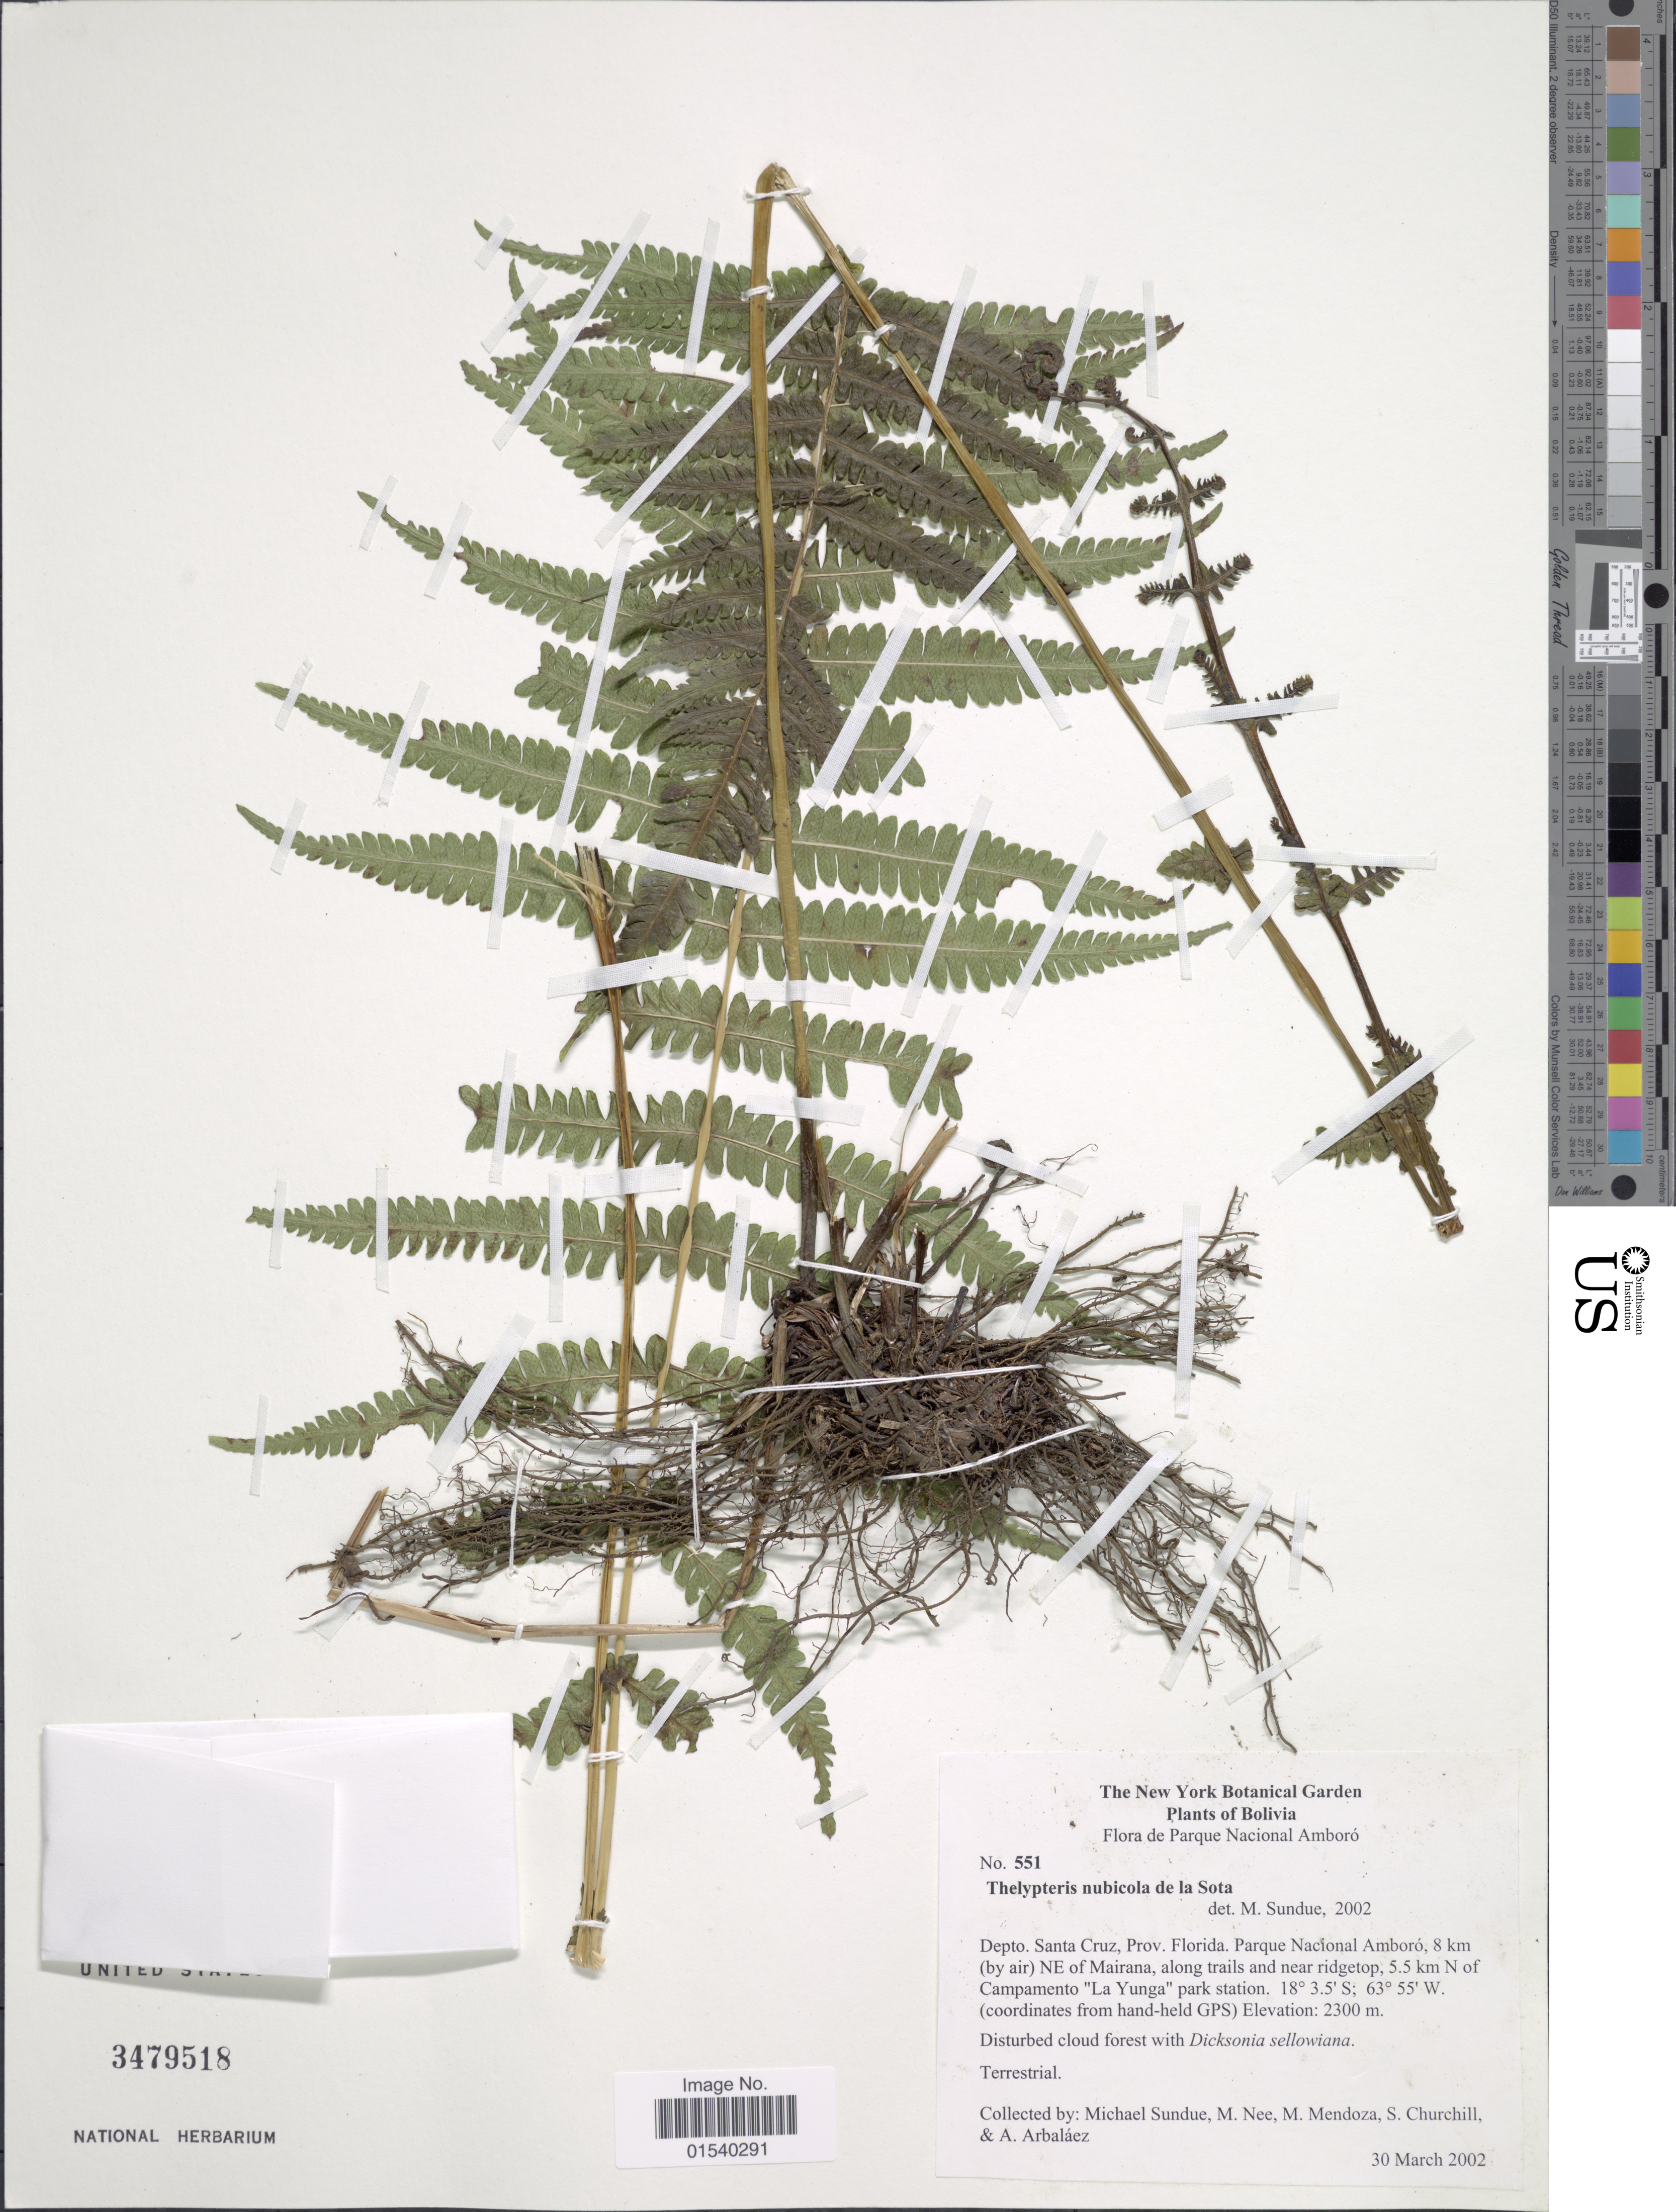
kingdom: Plantae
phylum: Tracheophyta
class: Polypodiopsida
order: Polypodiales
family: Thelypteridaceae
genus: Amauropelta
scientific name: Amauropelta nubicola (de la Sota) comb. nov., ined 2015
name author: (de la Sota)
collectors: M. Sundue, M. Nee, M. Mendoza, S. Churchill & A. Arbaláez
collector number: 551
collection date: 2002-03-30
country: Bolivia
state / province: Santa Cruz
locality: Depto. Santa Cruz, Prov. Florida. Parque Nacional Amboró, 8 km (by air) NE of Mairana, along trails and near ridgetop, 5.5 km N of Campamento 'La Yunga' park station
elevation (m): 2300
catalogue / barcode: US 3479518